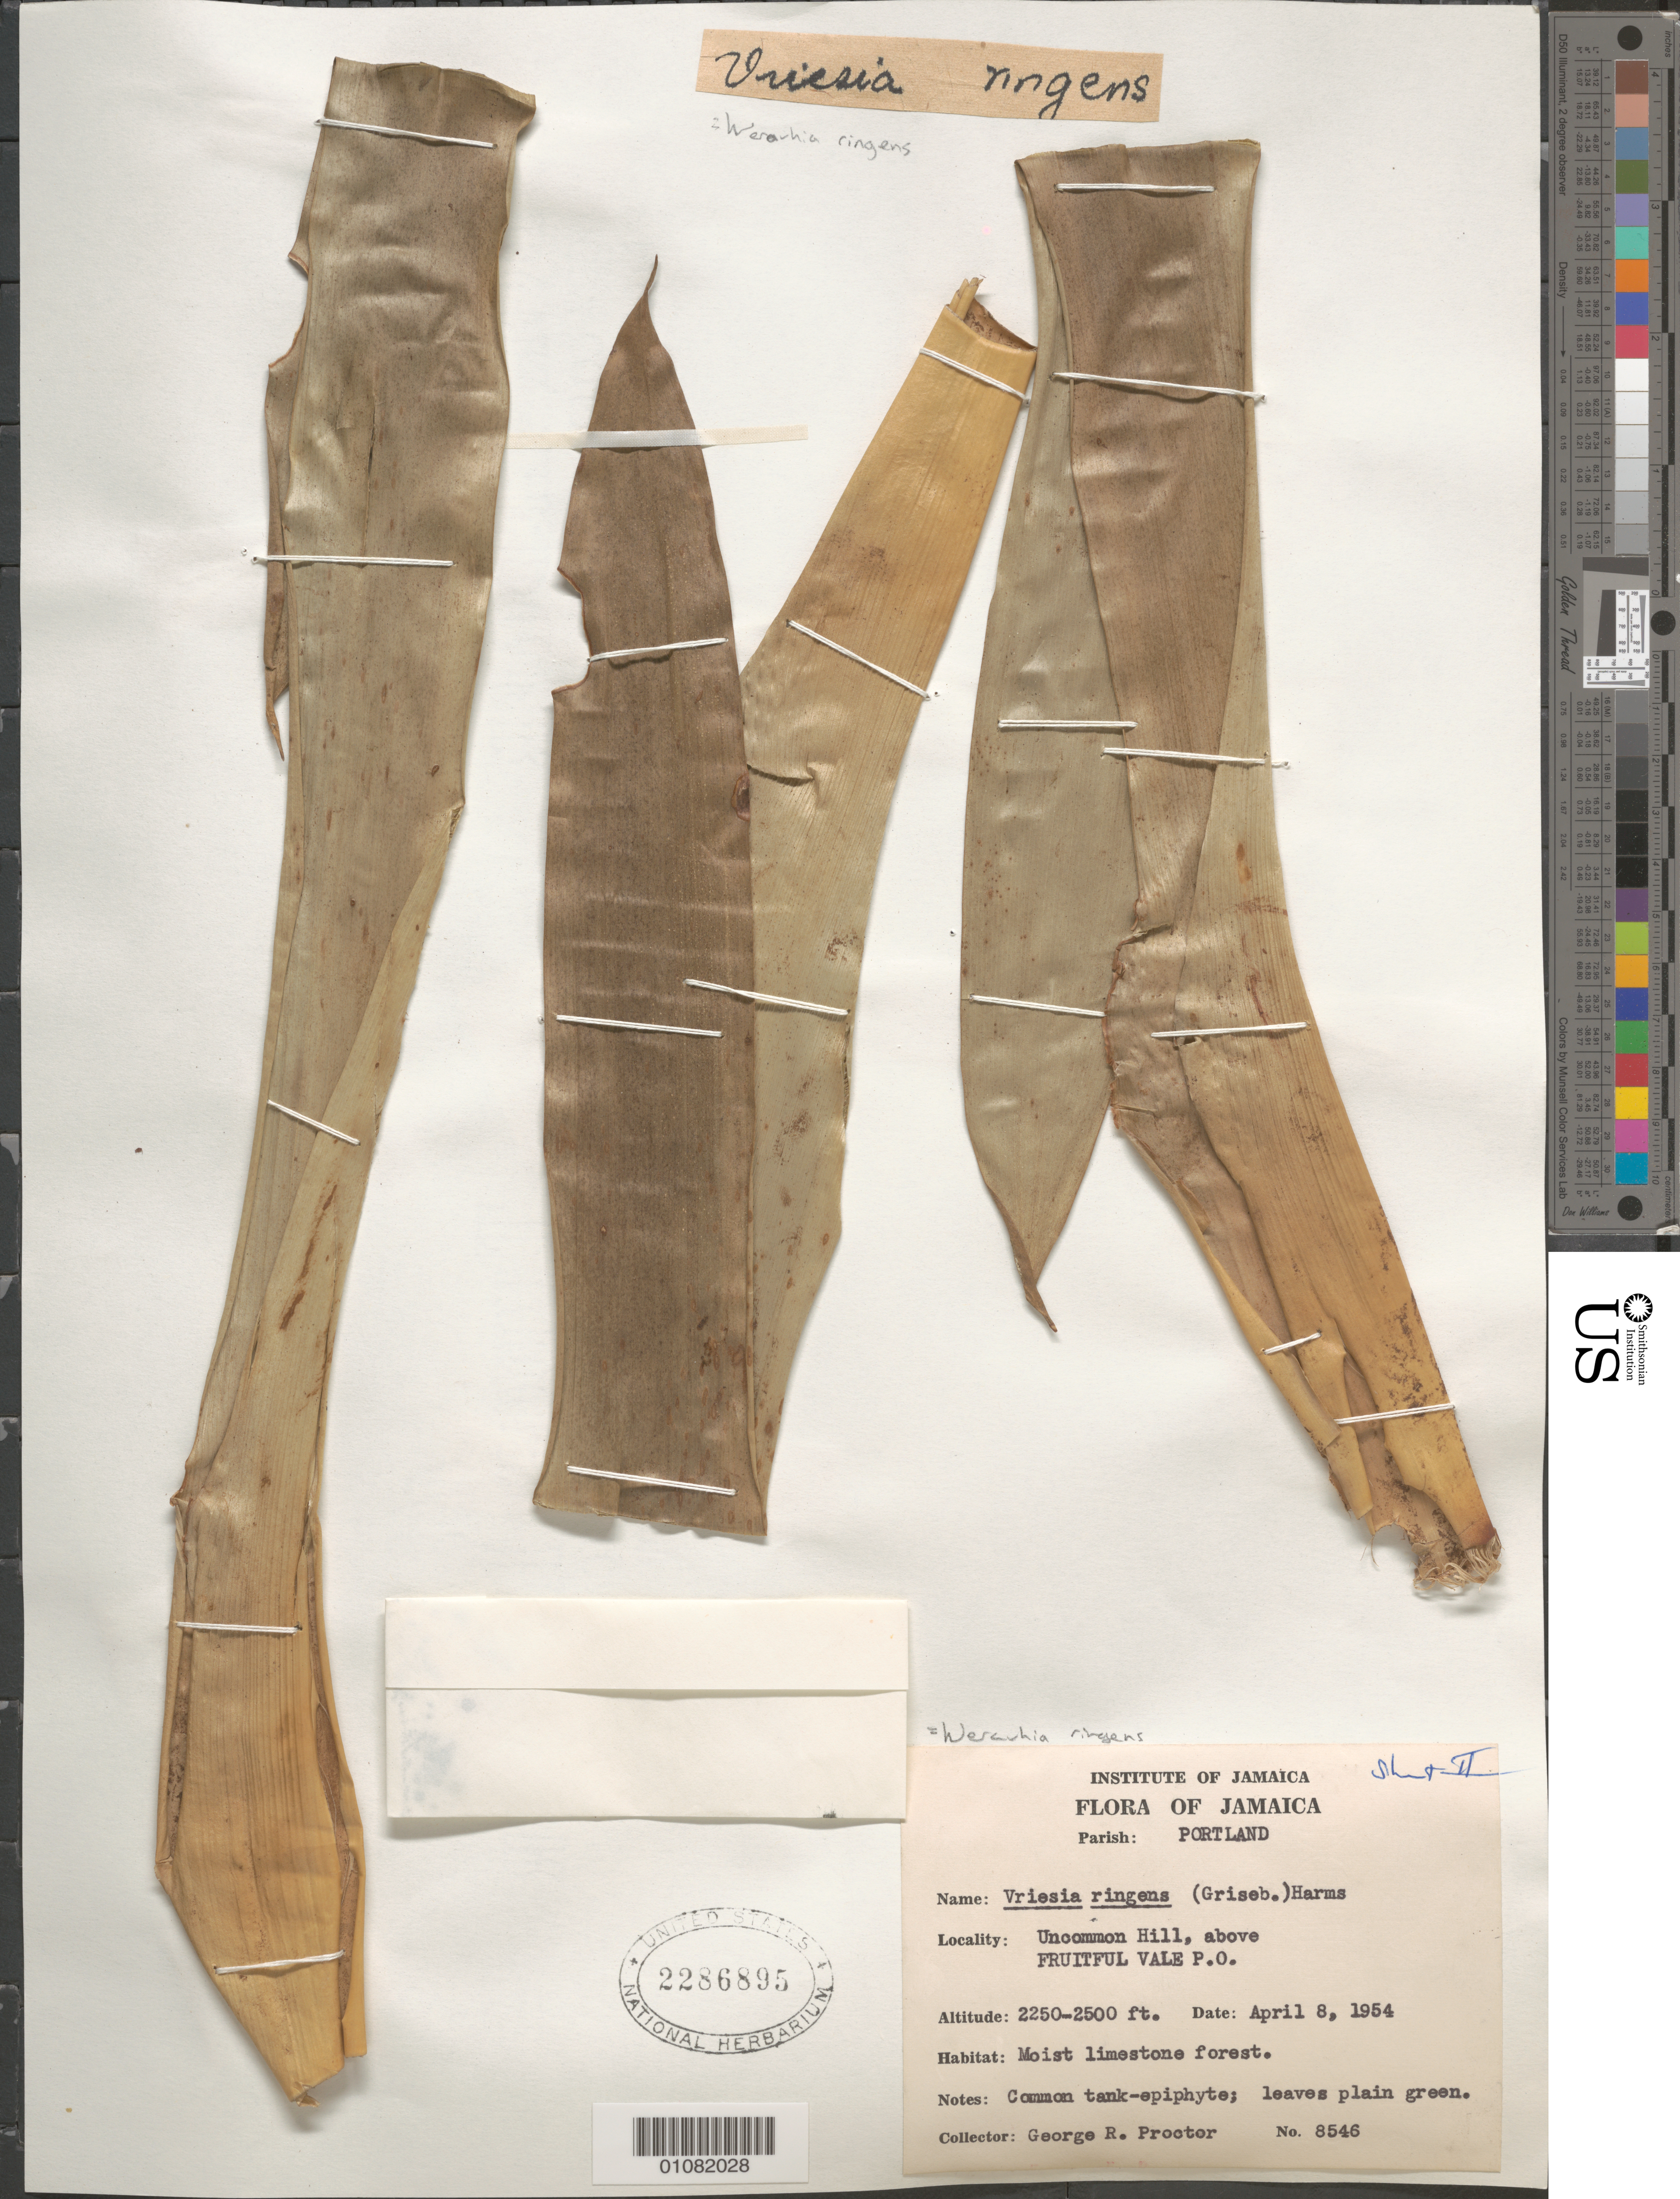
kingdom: Plantae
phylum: Tracheophyta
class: Liliopsida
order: Poales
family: Bromeliaceae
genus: Vriesea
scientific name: Vriesea ringens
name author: (Griseb.) Harms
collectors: G. R. Proctor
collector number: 8546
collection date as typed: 08 Apr 1954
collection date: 1954-04-08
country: Jamaica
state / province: Portland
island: Jamaica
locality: Uncommon Hill, above Fruitful Vale P.O.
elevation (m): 686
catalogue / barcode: US 2286895